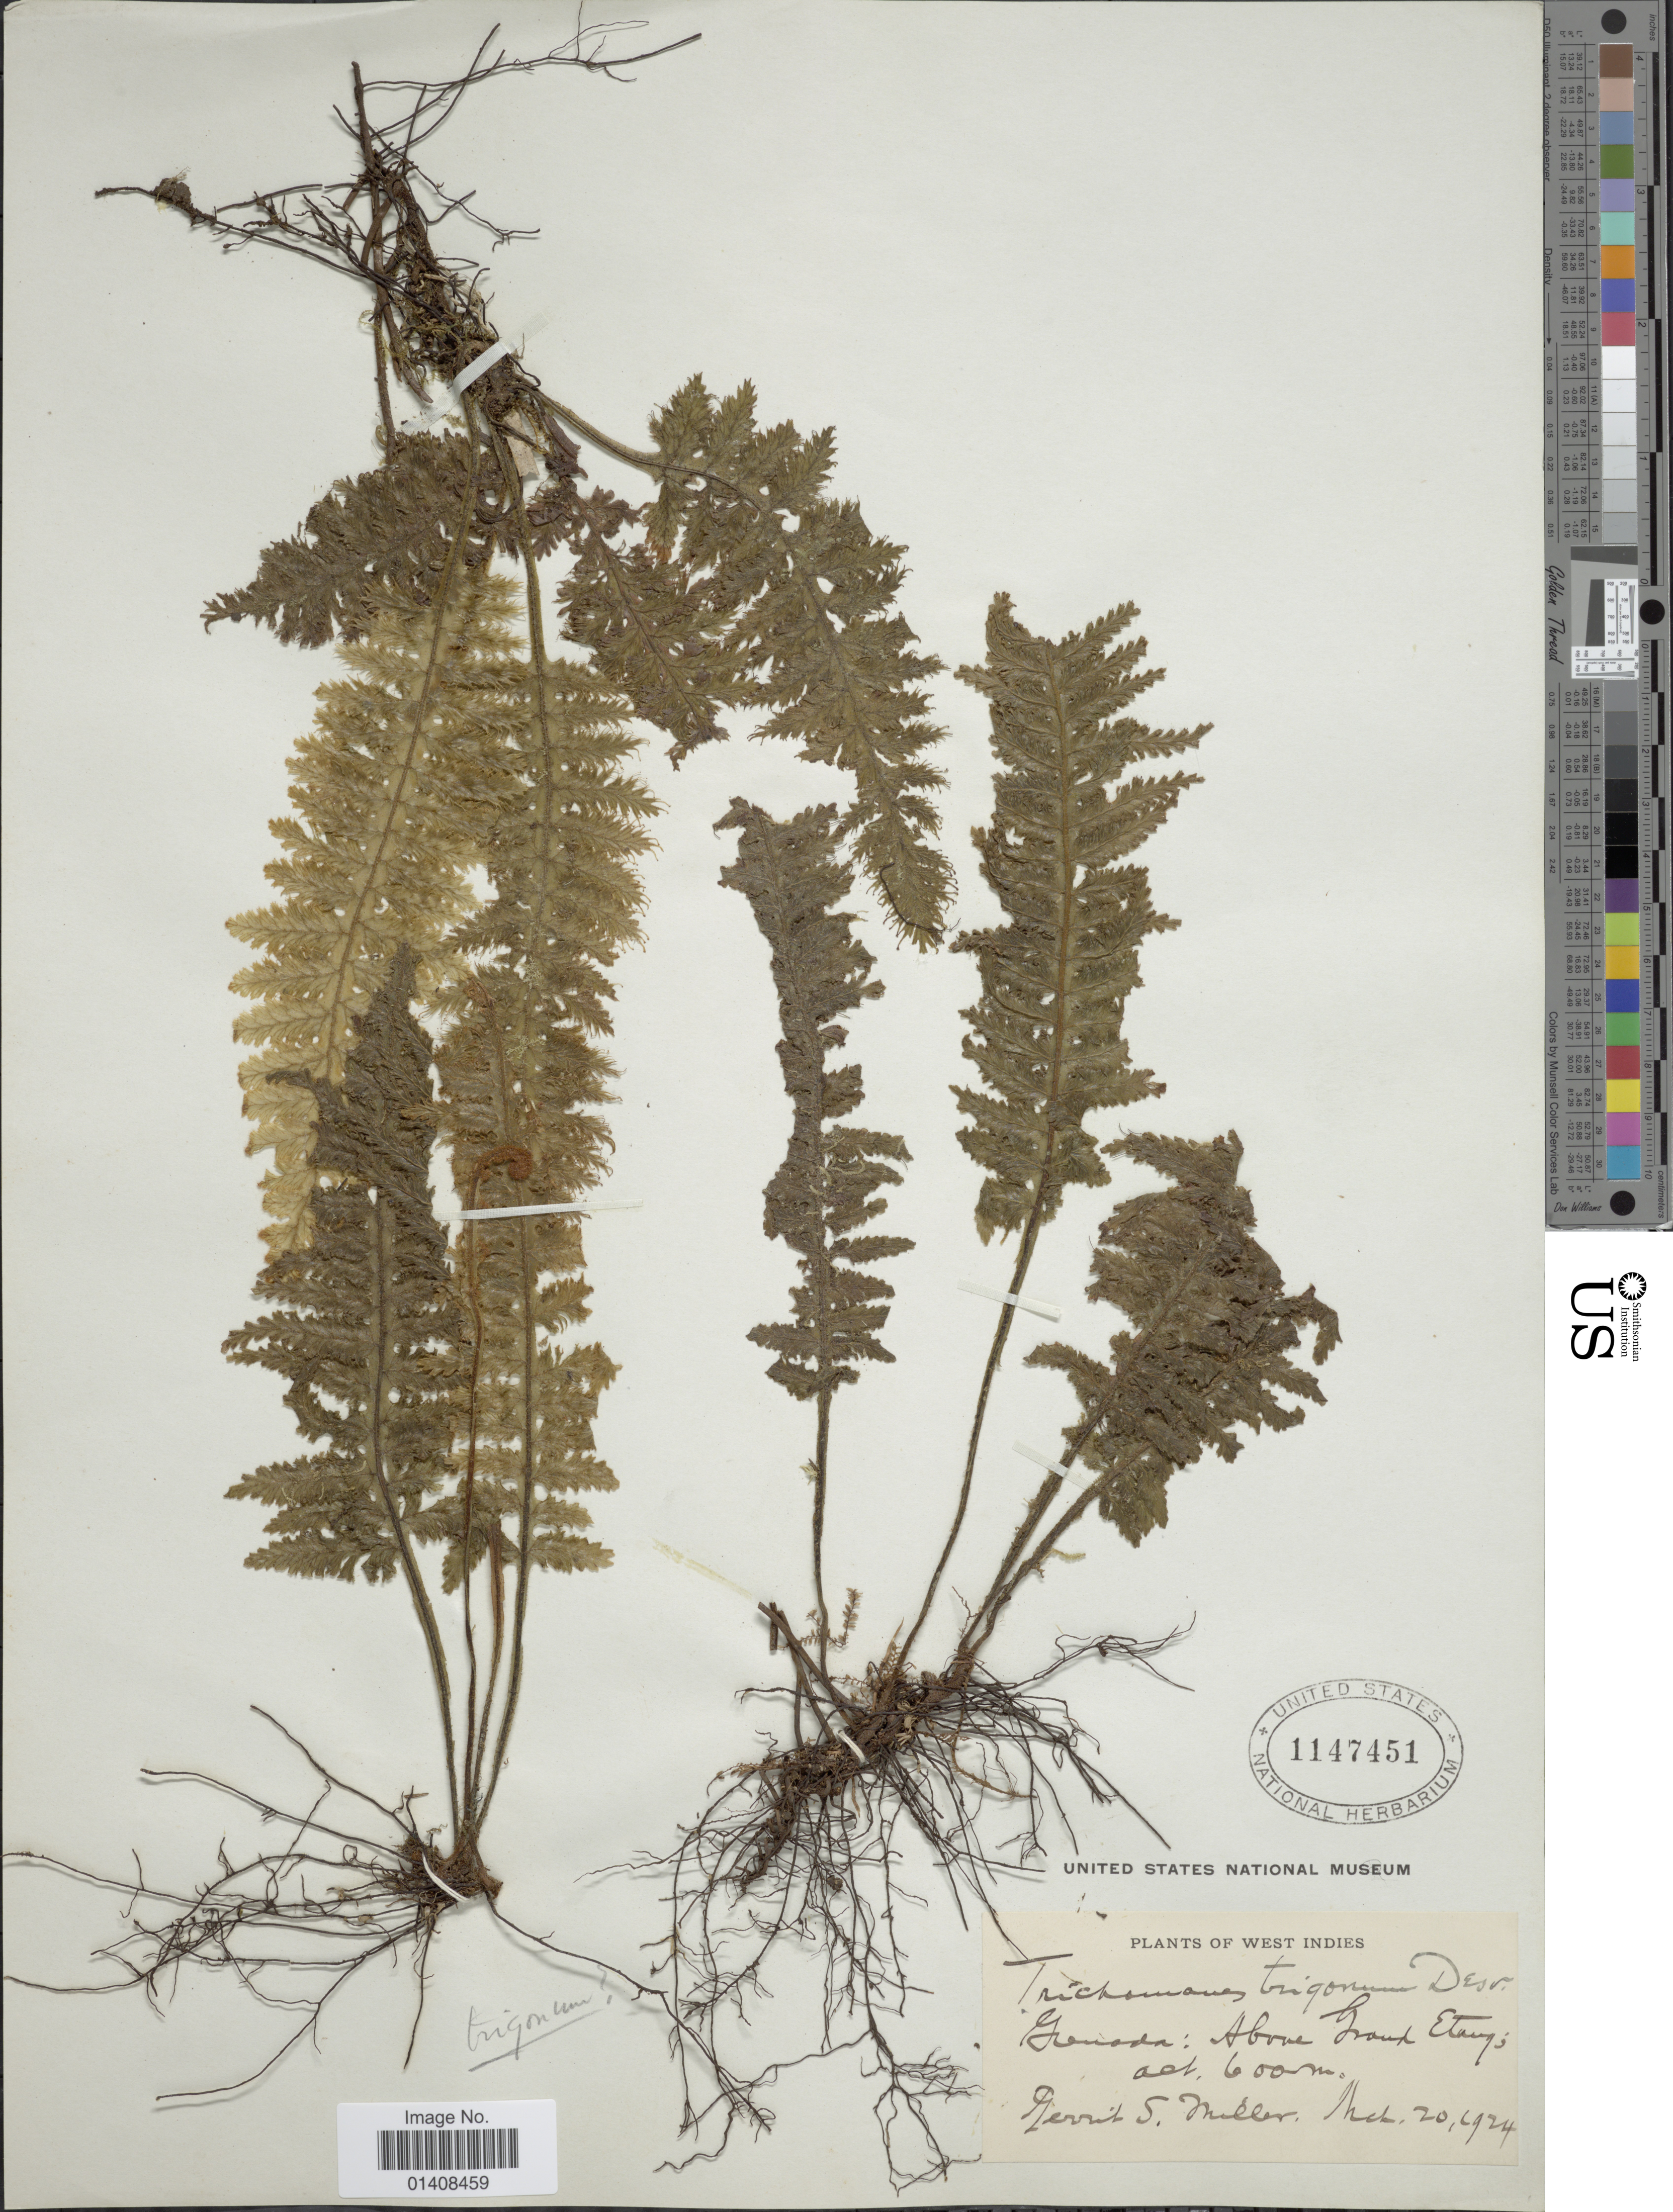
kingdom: Plantae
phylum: Tracheophyta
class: Polypodiopsida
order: Hymenophyllales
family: Hymenophyllaceae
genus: Trichomanes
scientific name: Trichomanes trigonum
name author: Desv.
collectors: G. S. Miller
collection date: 1924-09-20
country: Grenada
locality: West Indies. Grenada above Grand Etang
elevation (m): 600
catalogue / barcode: US 1147451